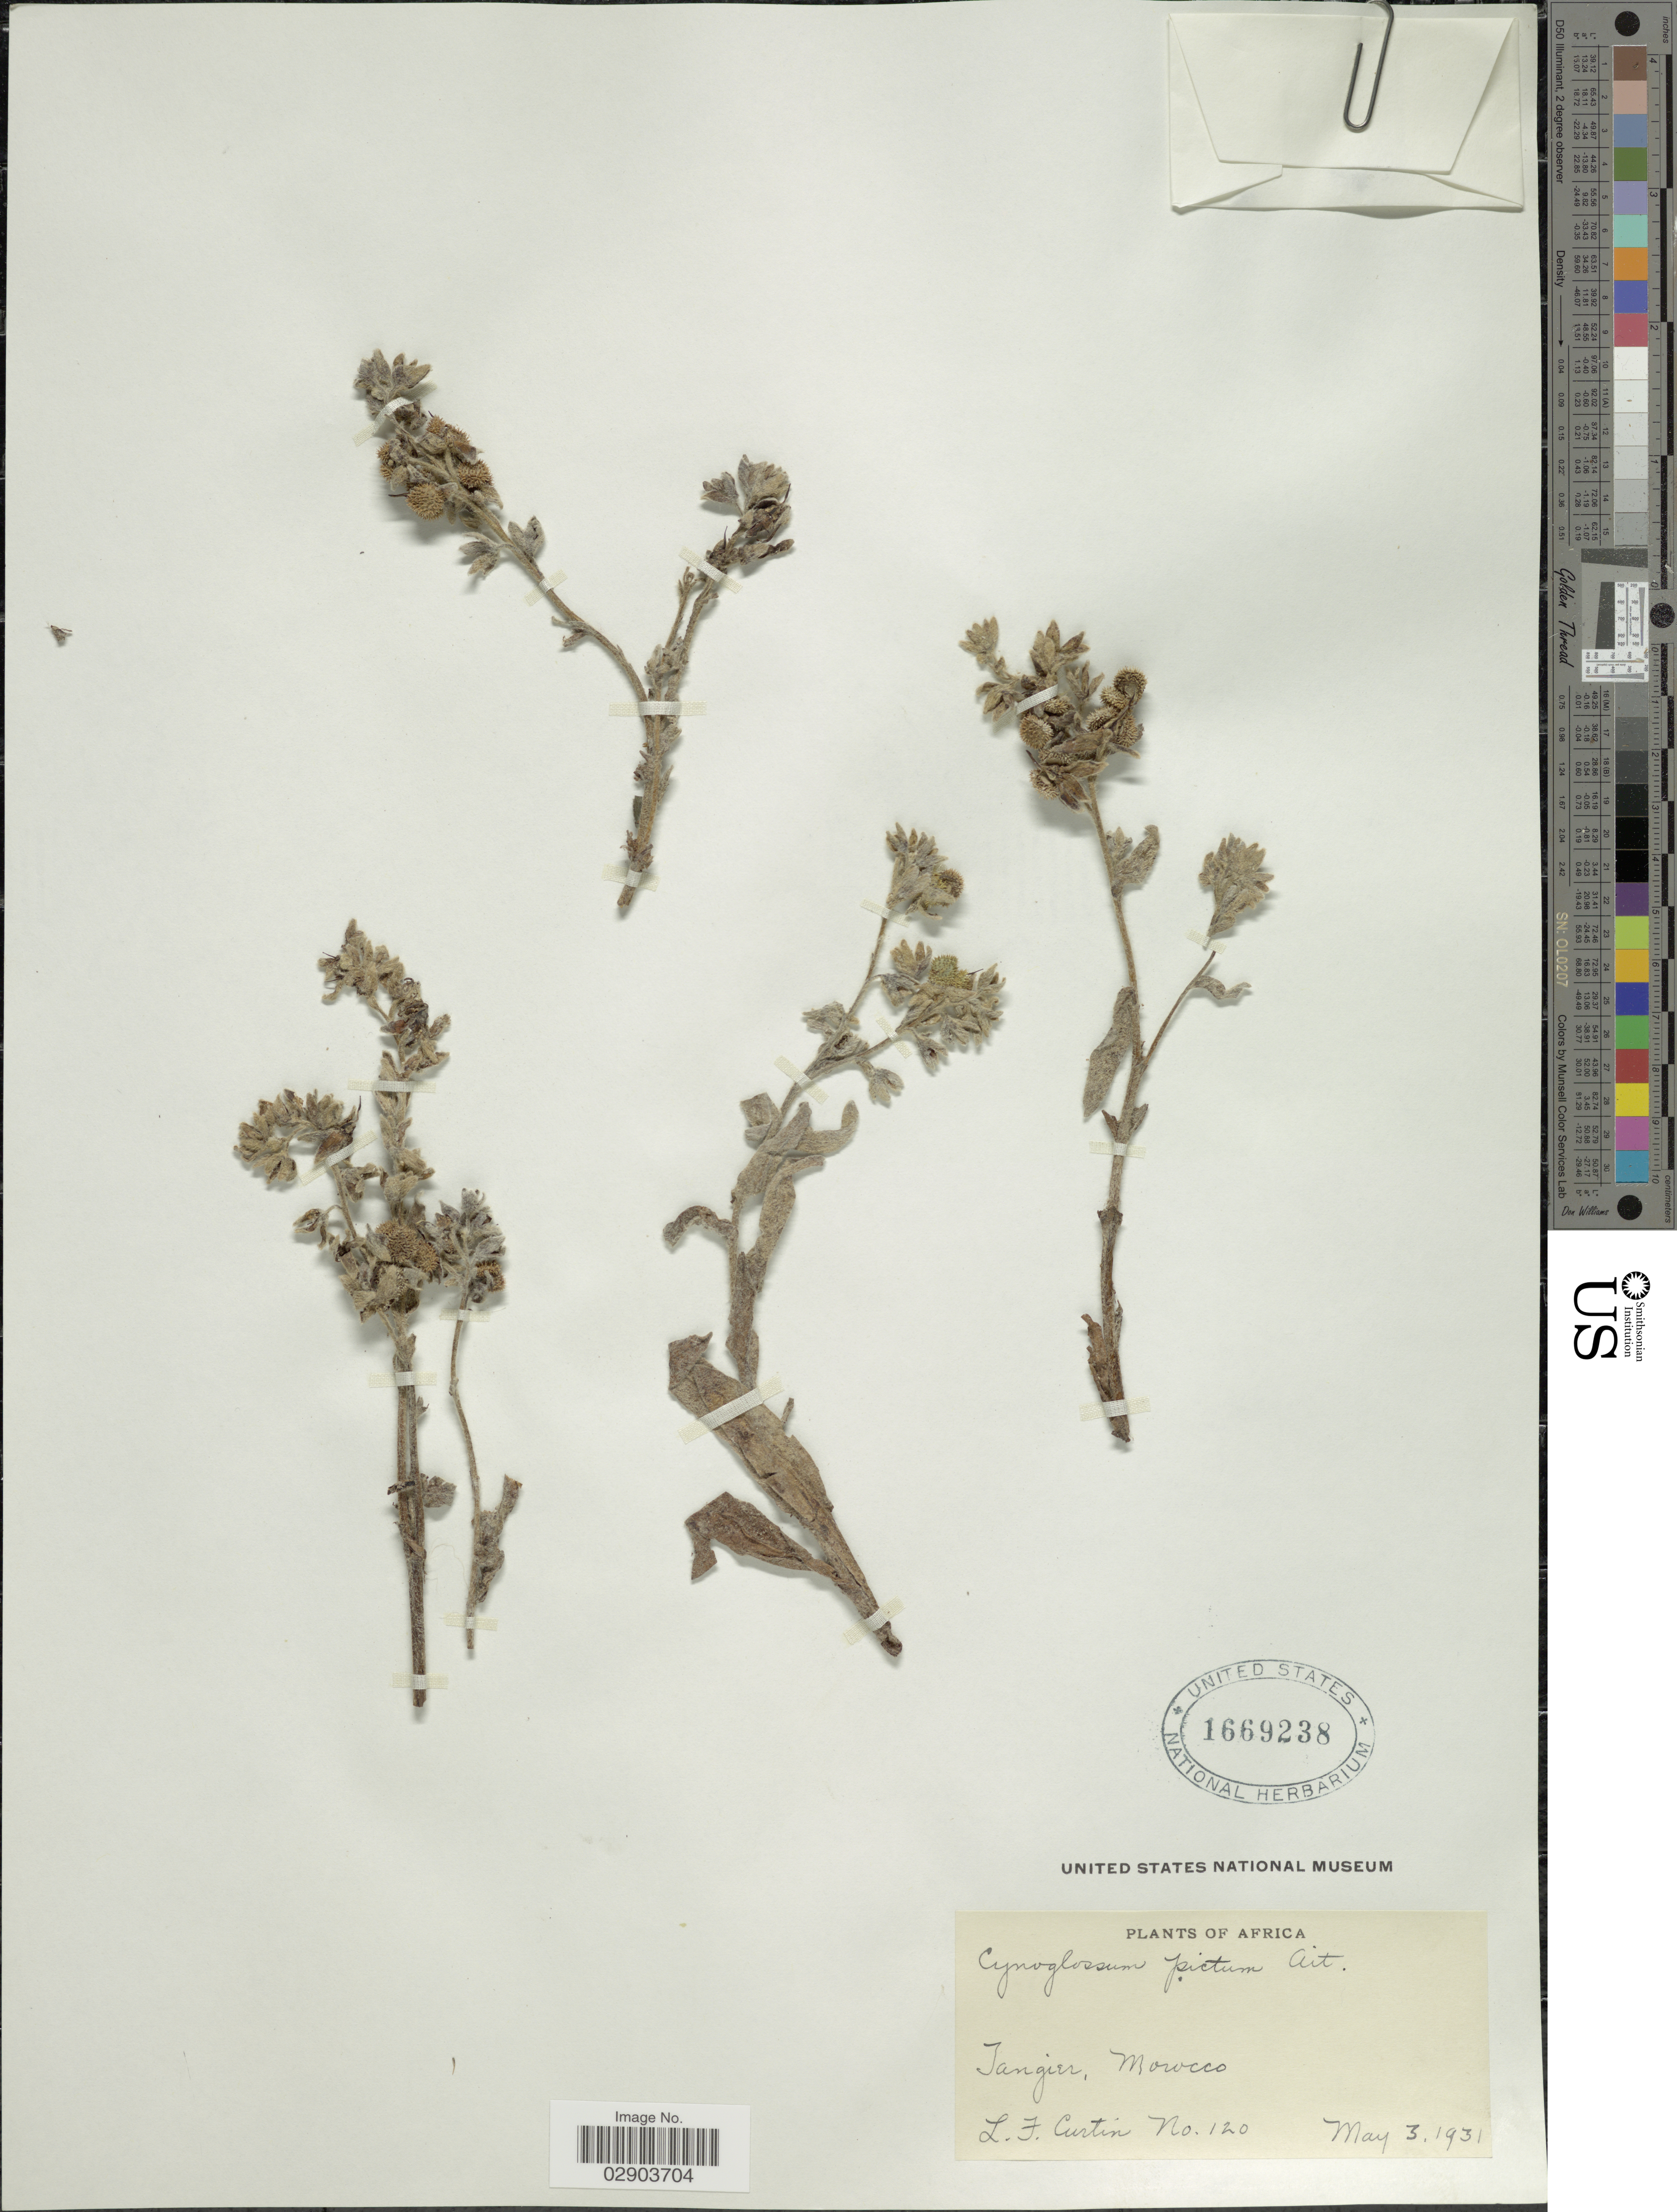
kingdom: Plantae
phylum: Tracheophyta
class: Magnoliopsida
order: Boraginales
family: Boraginaceae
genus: Cynoglossum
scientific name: Cynoglossum pictum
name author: Aiton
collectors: L. Curtin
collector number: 120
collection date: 1931-05-03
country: Morocco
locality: Tangier, Morocco.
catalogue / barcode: US 1669238